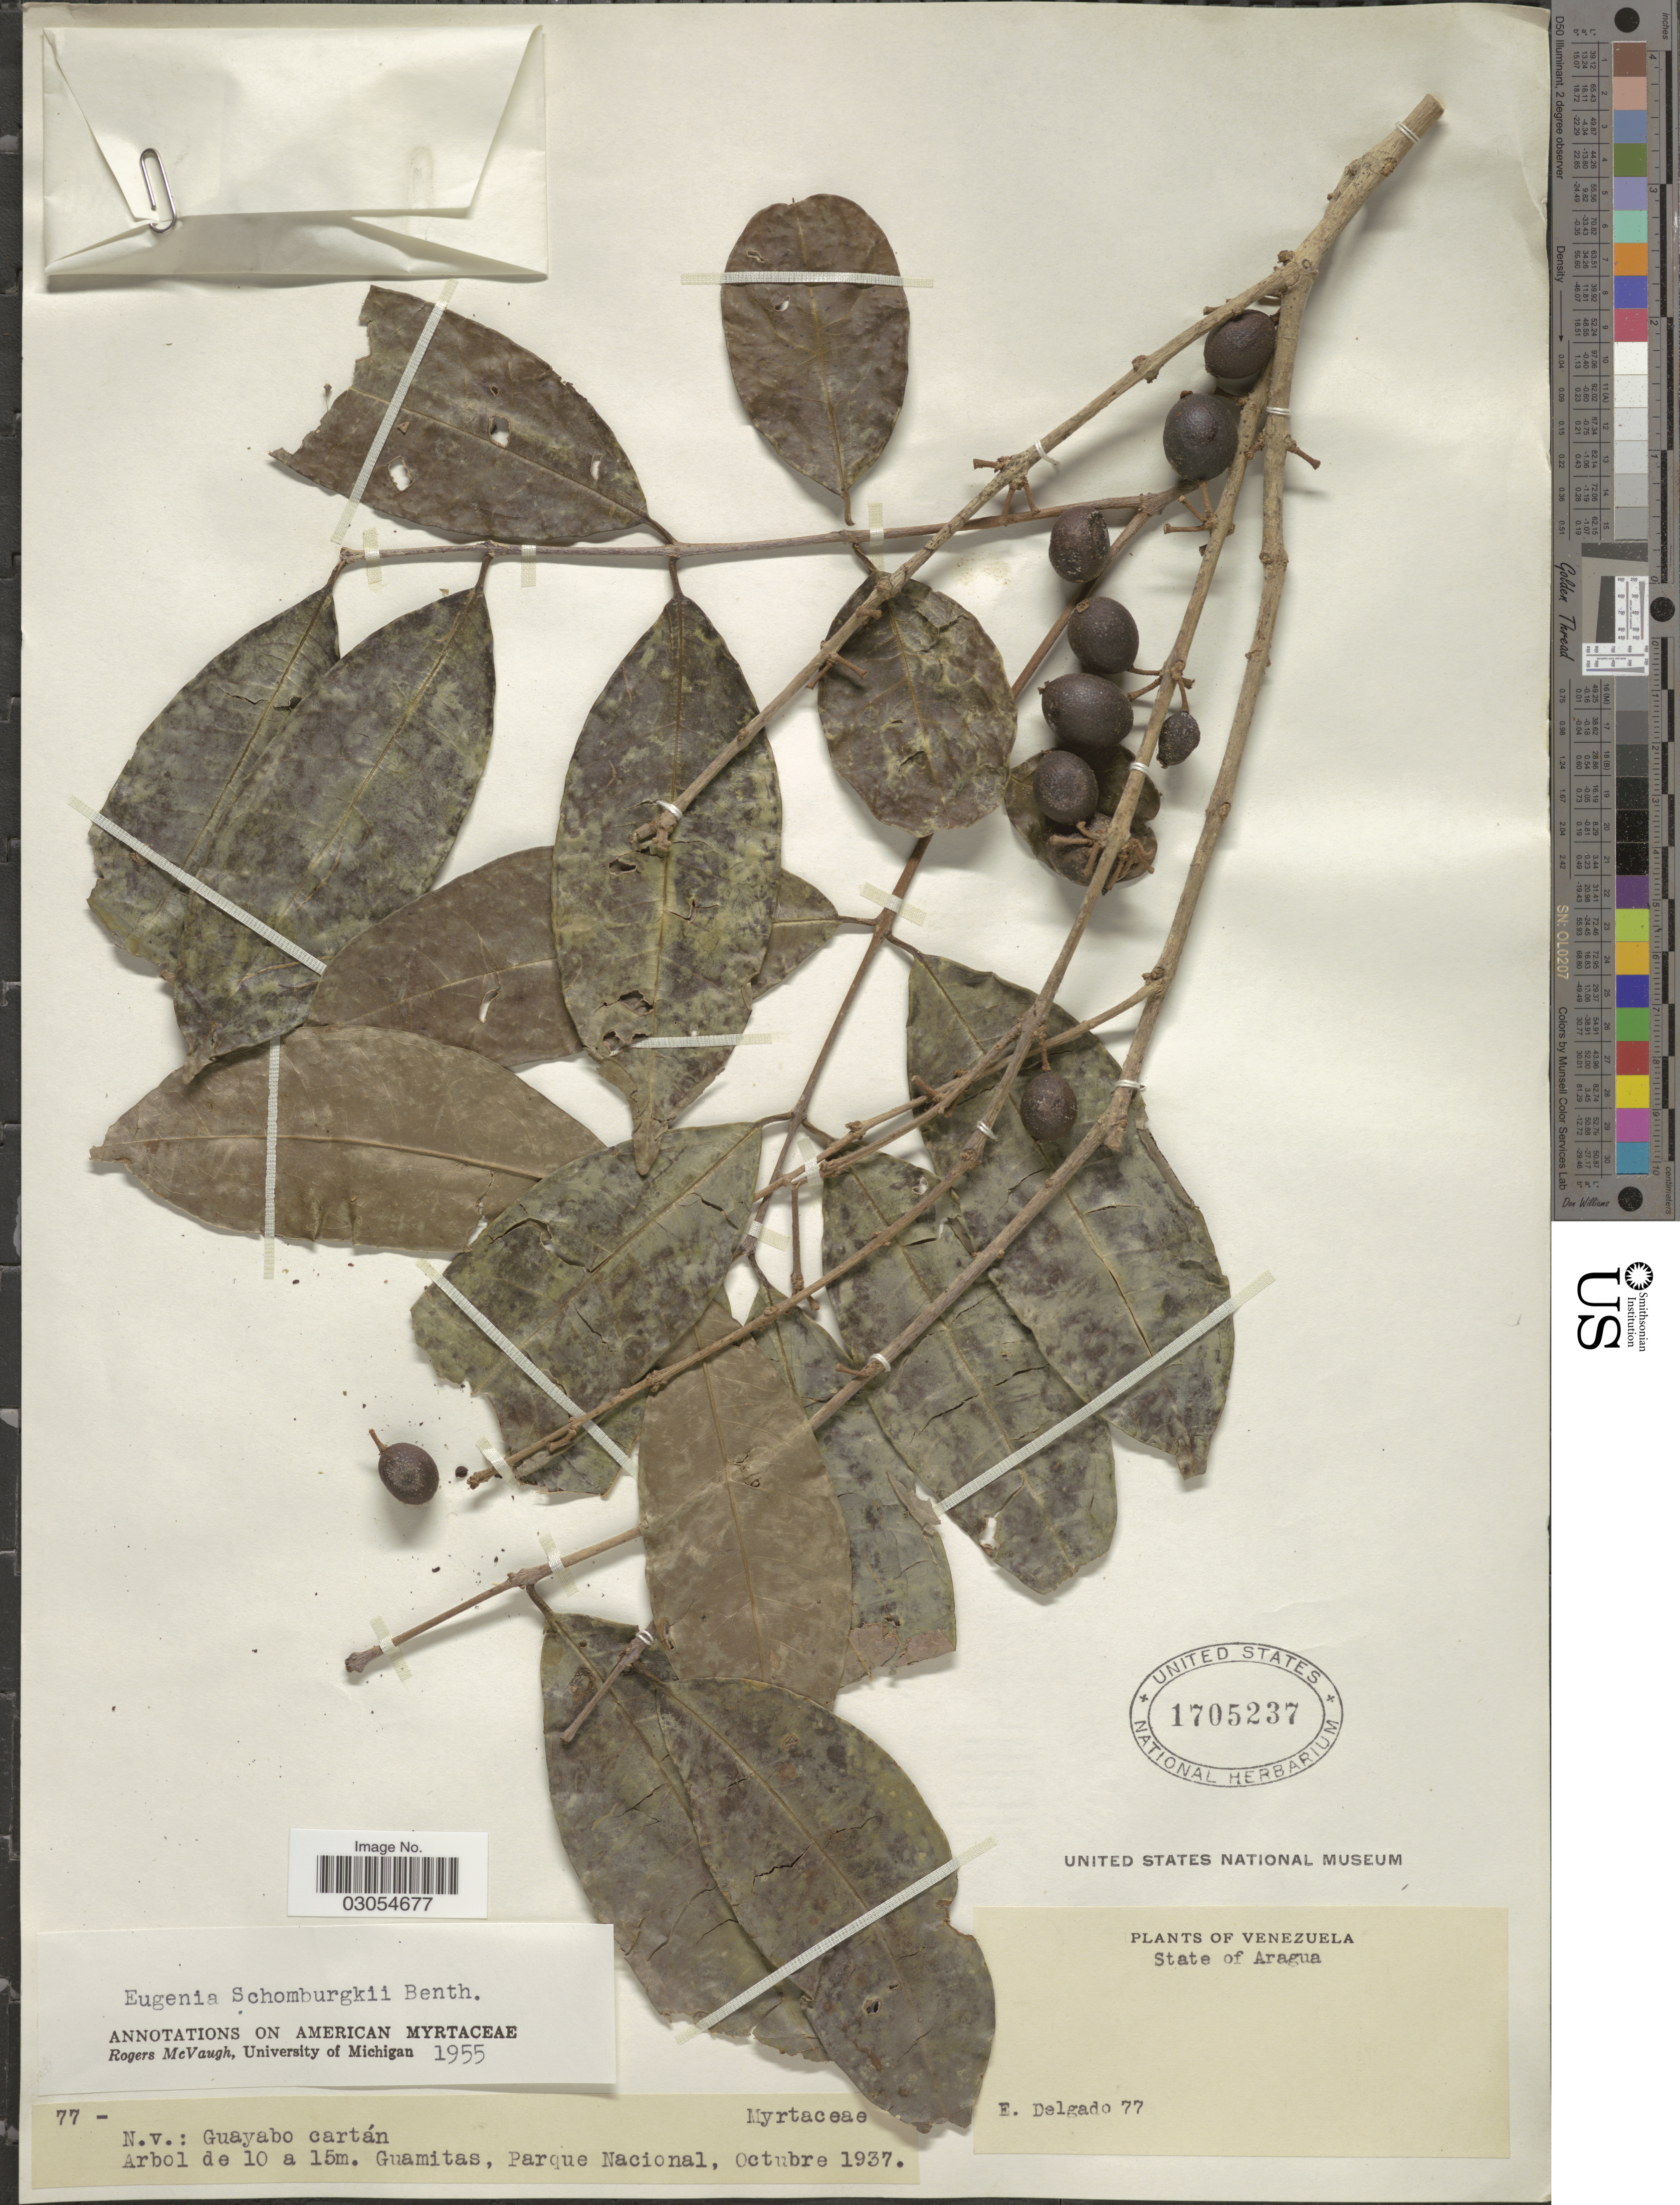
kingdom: Plantae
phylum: Tracheophyta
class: Magnoliopsida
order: Myrtales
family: Myrtaceae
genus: Eugenia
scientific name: Eugenia lambertiana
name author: DC.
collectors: E. Delgado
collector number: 77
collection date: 1937-10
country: Venezuela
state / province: Aragua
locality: Guamitas, Parque Nacional.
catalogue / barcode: US 1705237